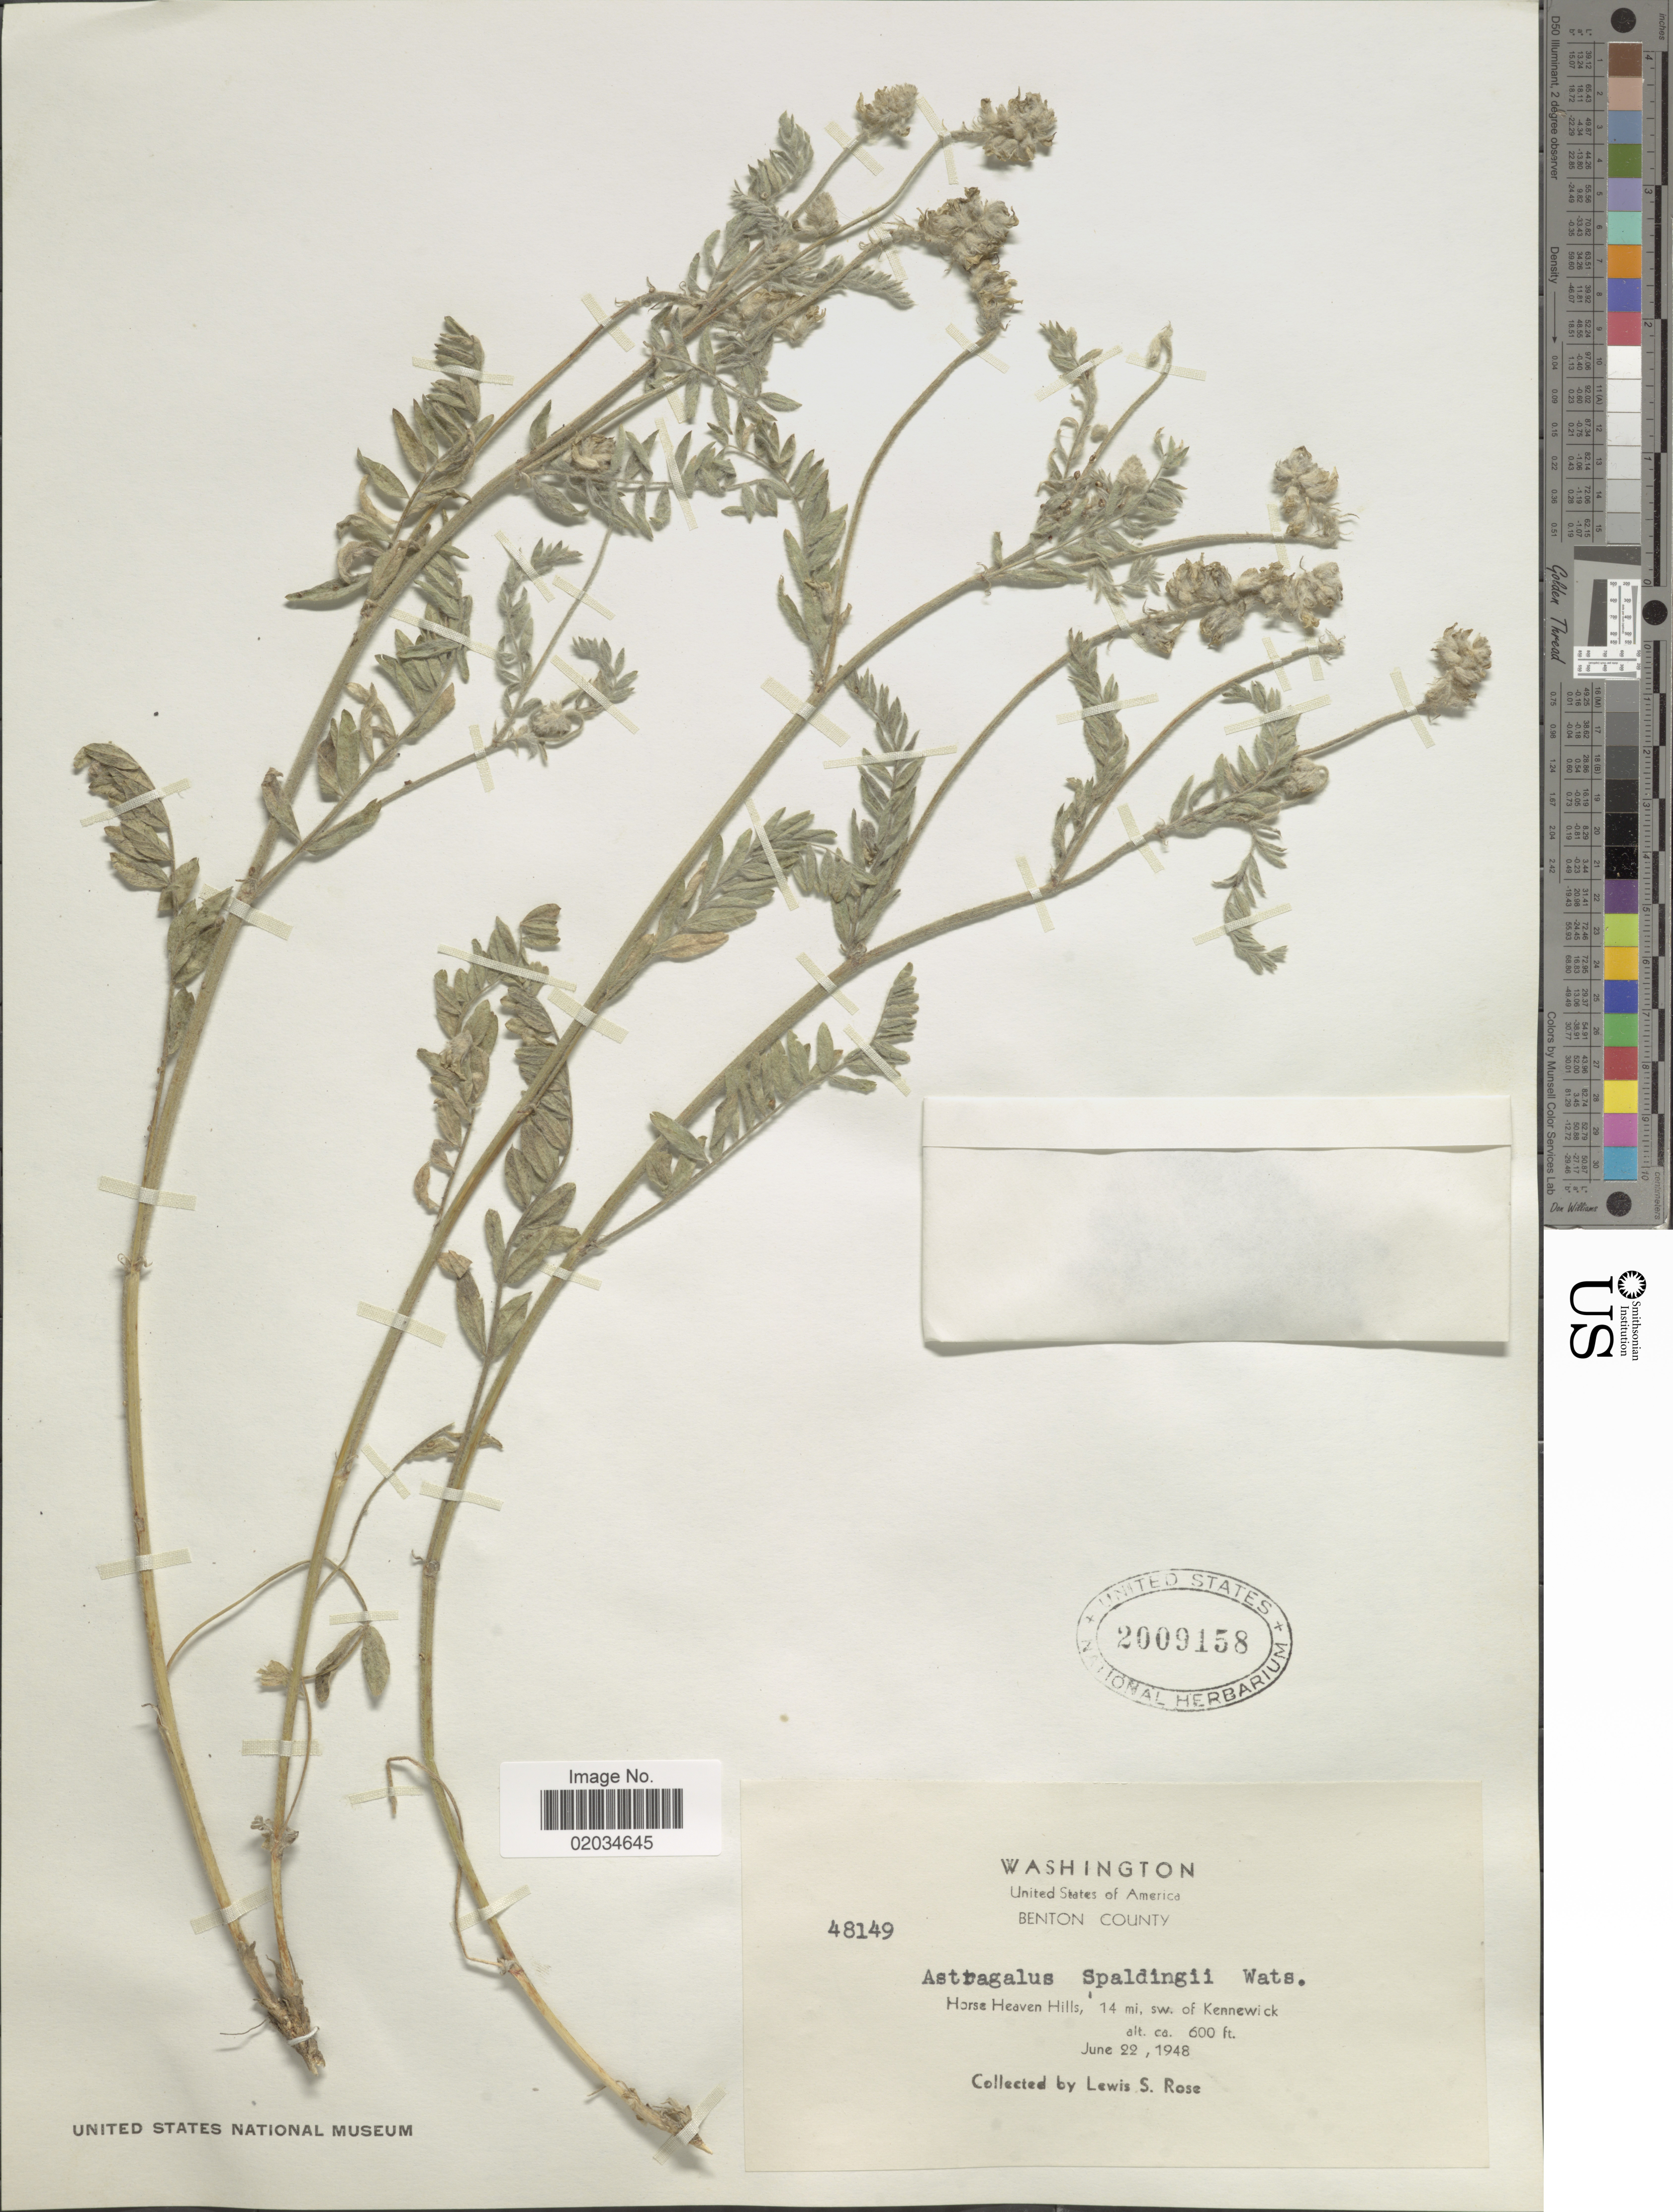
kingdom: Plantae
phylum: Tracheophyta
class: Magnoliopsida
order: Fabales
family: Fabaceae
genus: Astragalus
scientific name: Astragalus spaldingii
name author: A. Gray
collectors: L. S. Rose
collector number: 48149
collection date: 1948-06-22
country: United States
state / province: Washington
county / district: Benton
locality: Benton County, Horse Heaven Hills, 14 mi. sw. of Kennewick.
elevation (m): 183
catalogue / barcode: US 2009158